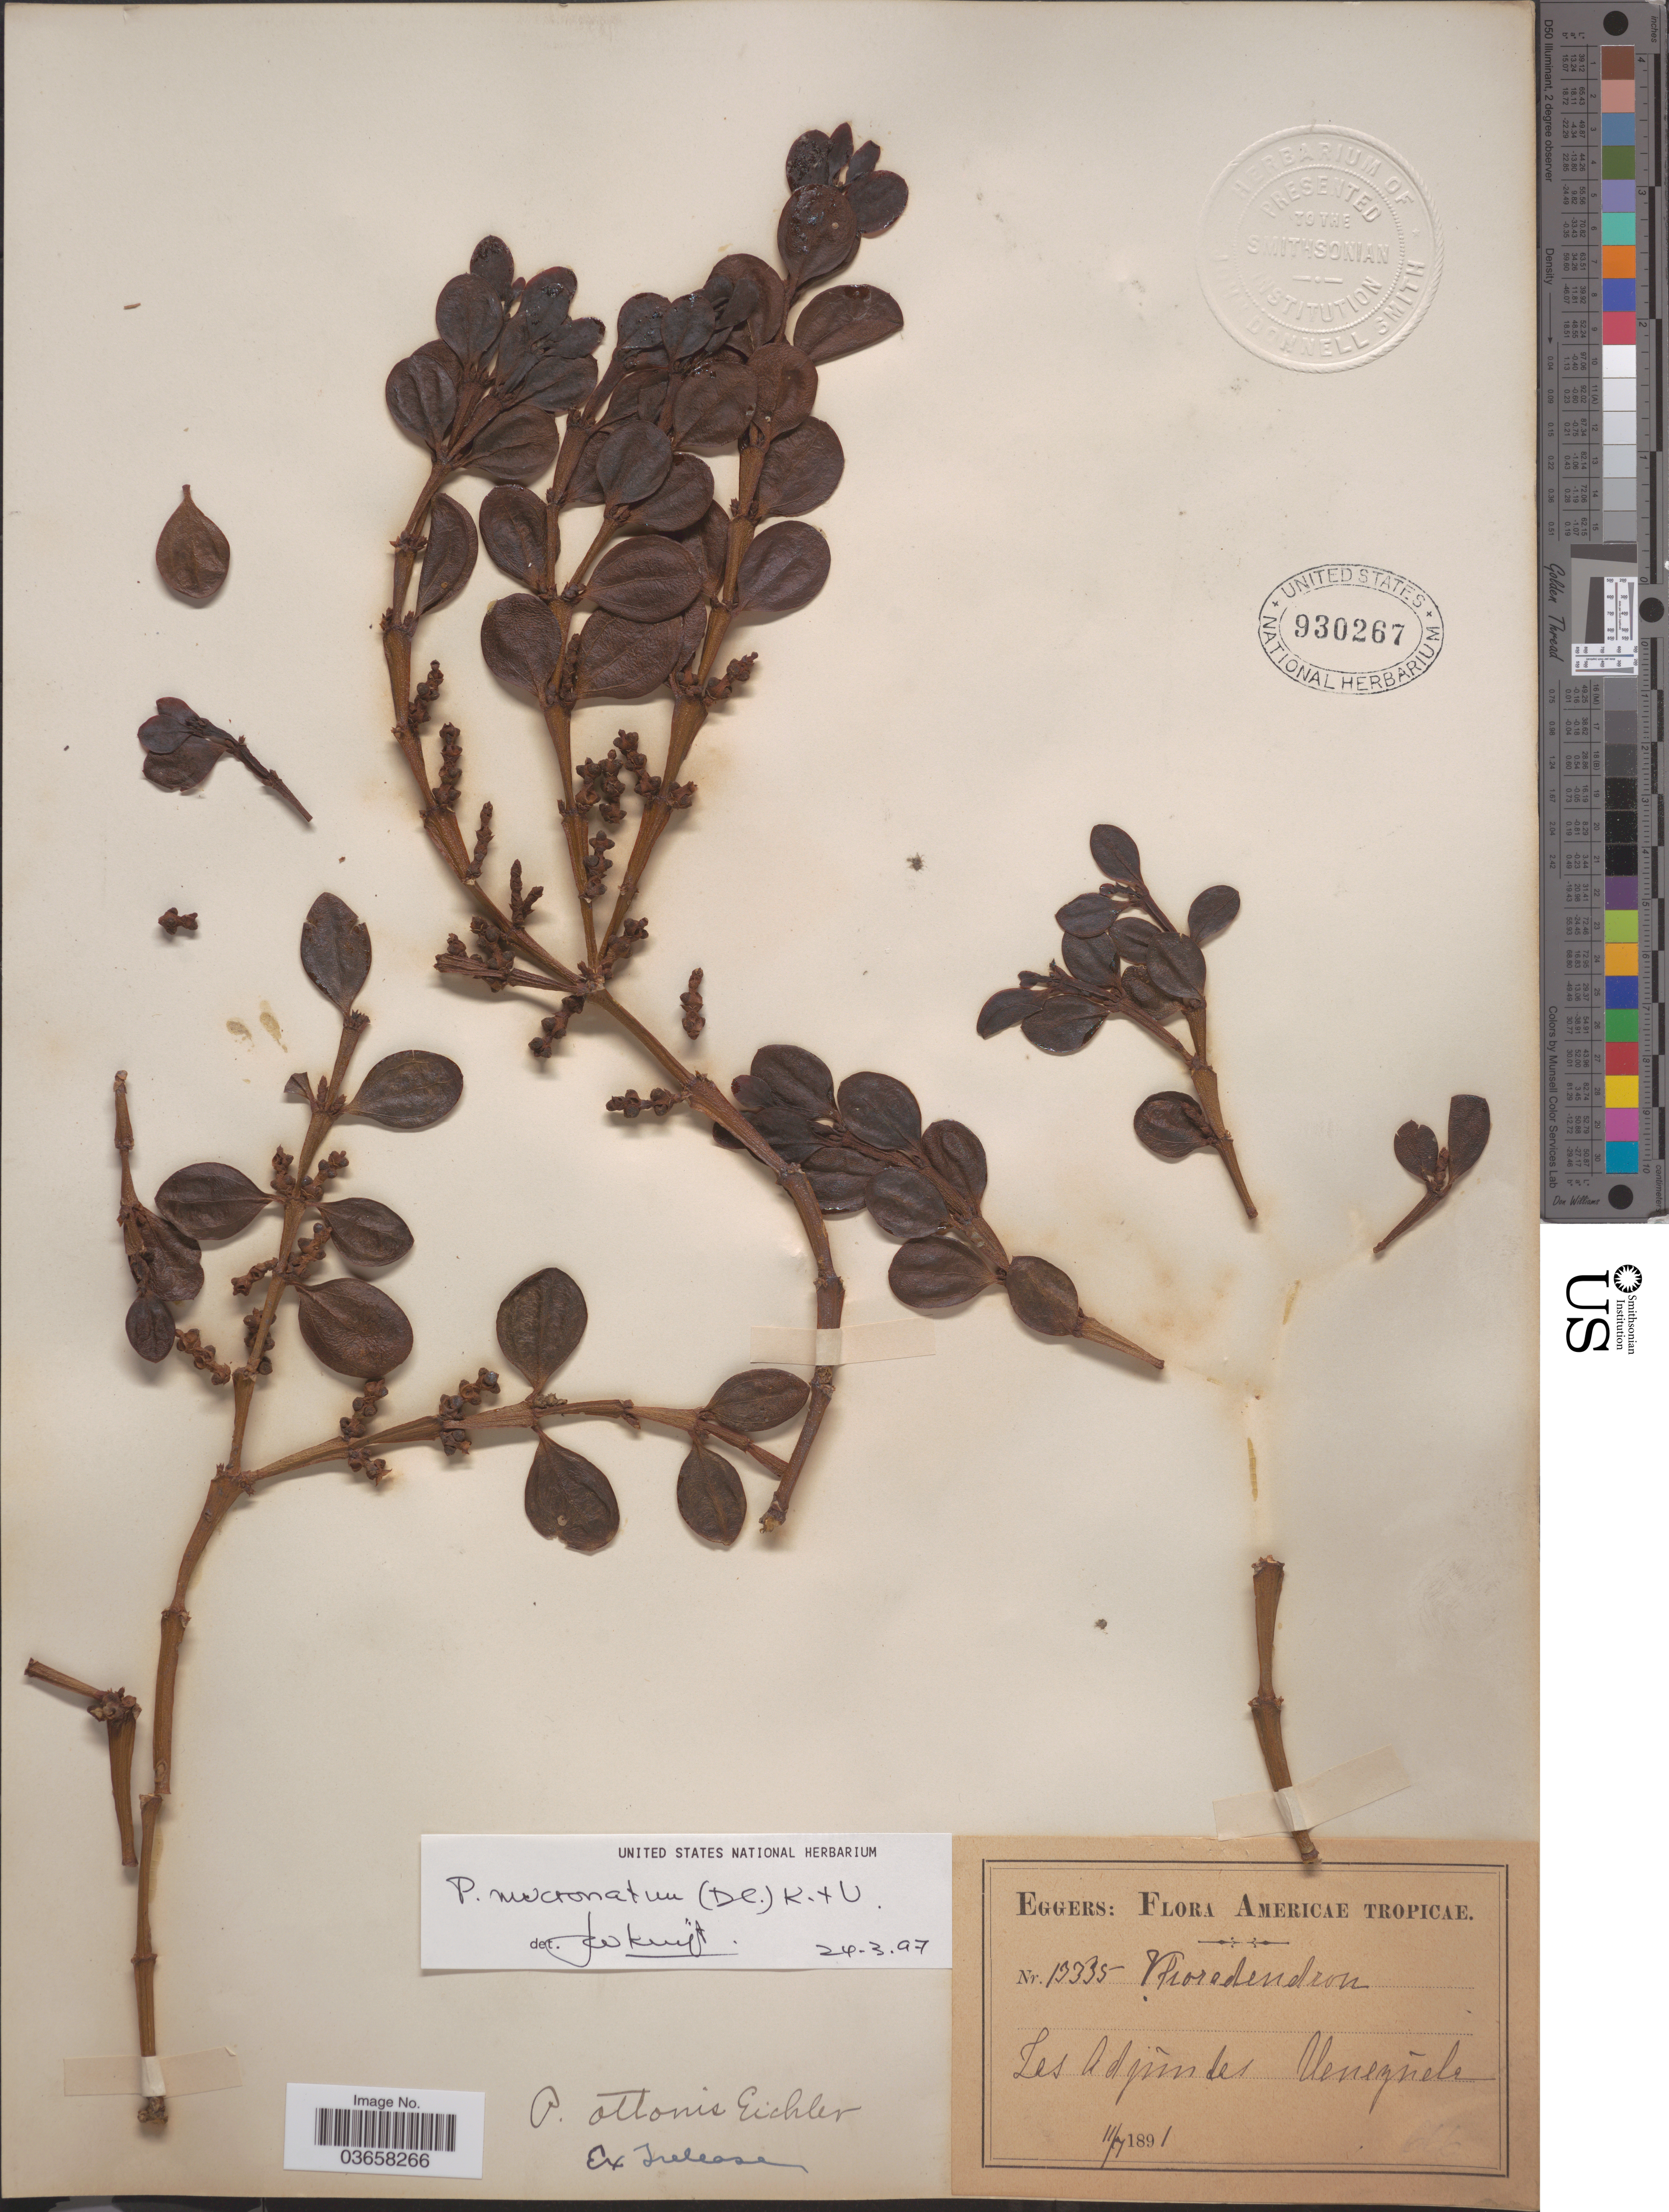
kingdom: Plantae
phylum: Tracheophyta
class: Magnoliopsida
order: Santalales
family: Viscaceae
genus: Phoradendron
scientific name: Phoradendron mucronatum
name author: (DC.) Krug & Urb.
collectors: -. Eggers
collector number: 13335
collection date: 1891-07-11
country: Venezuela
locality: Americae Tropicae. Las Adjúntas.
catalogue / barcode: US 930267